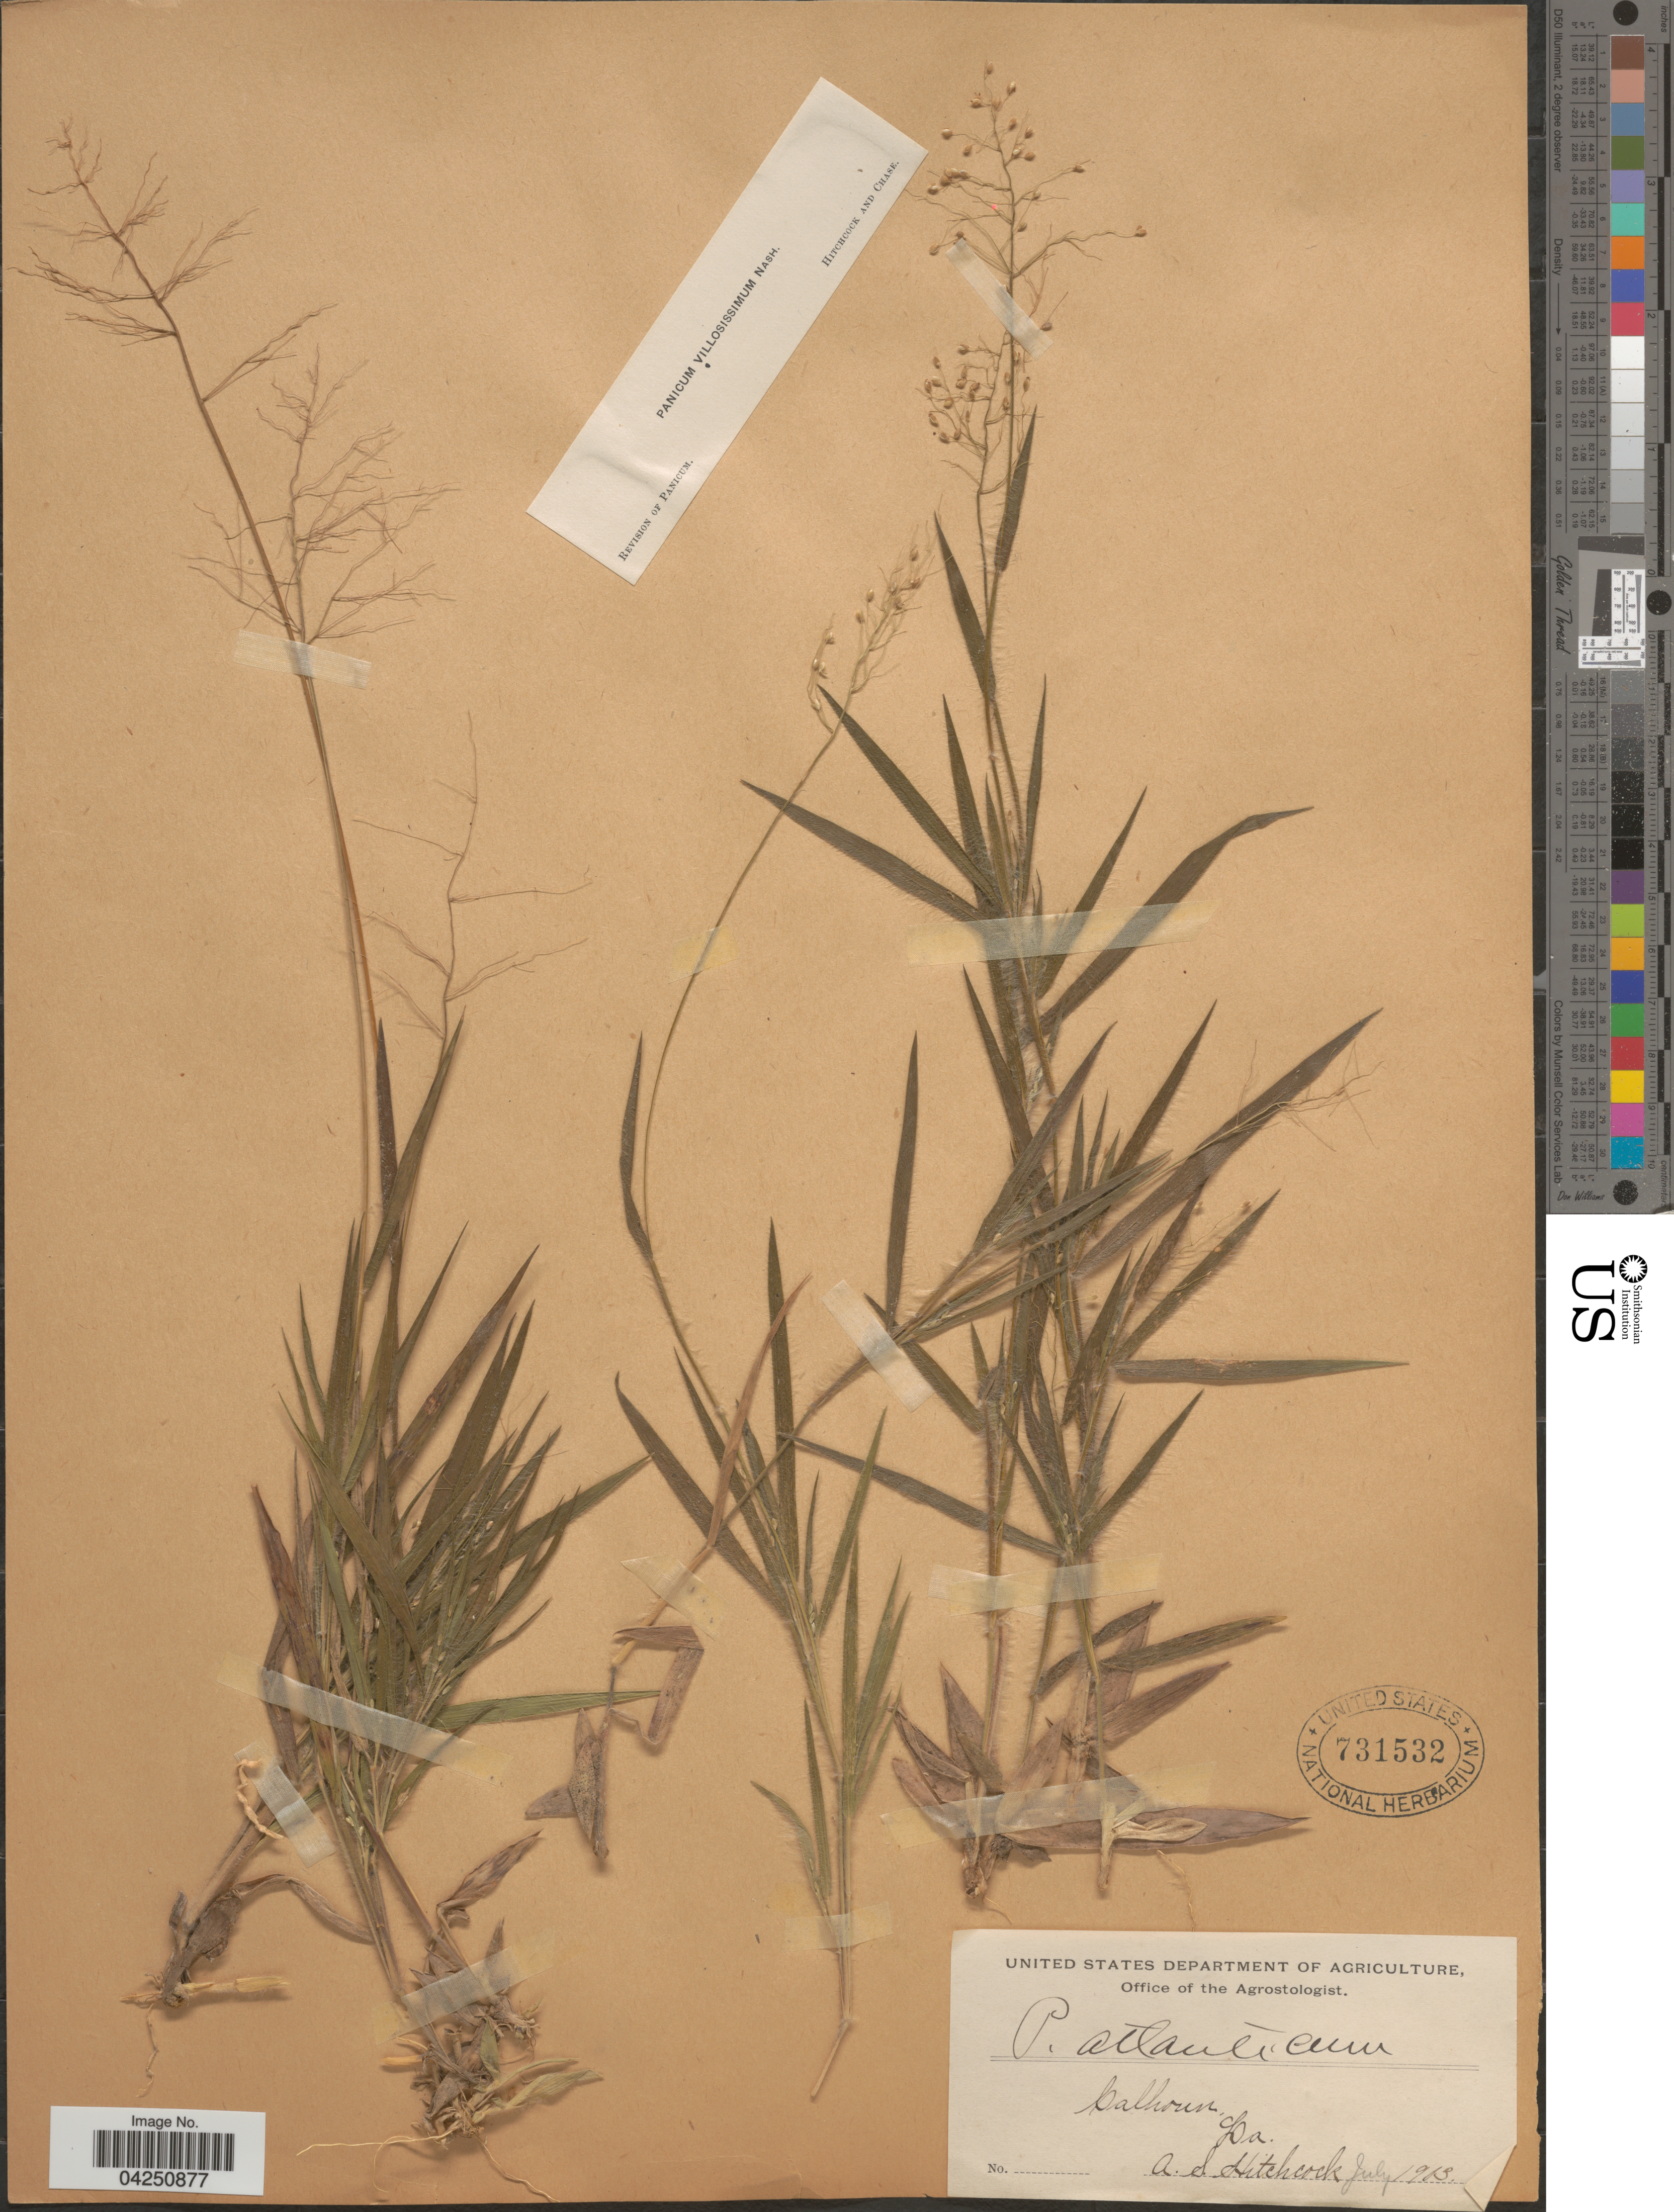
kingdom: Plantae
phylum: Tracheophyta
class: Liliopsida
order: Poales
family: Poaceae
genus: Dichanthelium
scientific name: Dichanthelium acuminatum var. acuminatum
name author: (Sw.) Gould & C.A. Clark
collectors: A. S. Hitchcock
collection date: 1903-07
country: United States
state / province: Louisiana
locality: Calhoun.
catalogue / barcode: US 731532